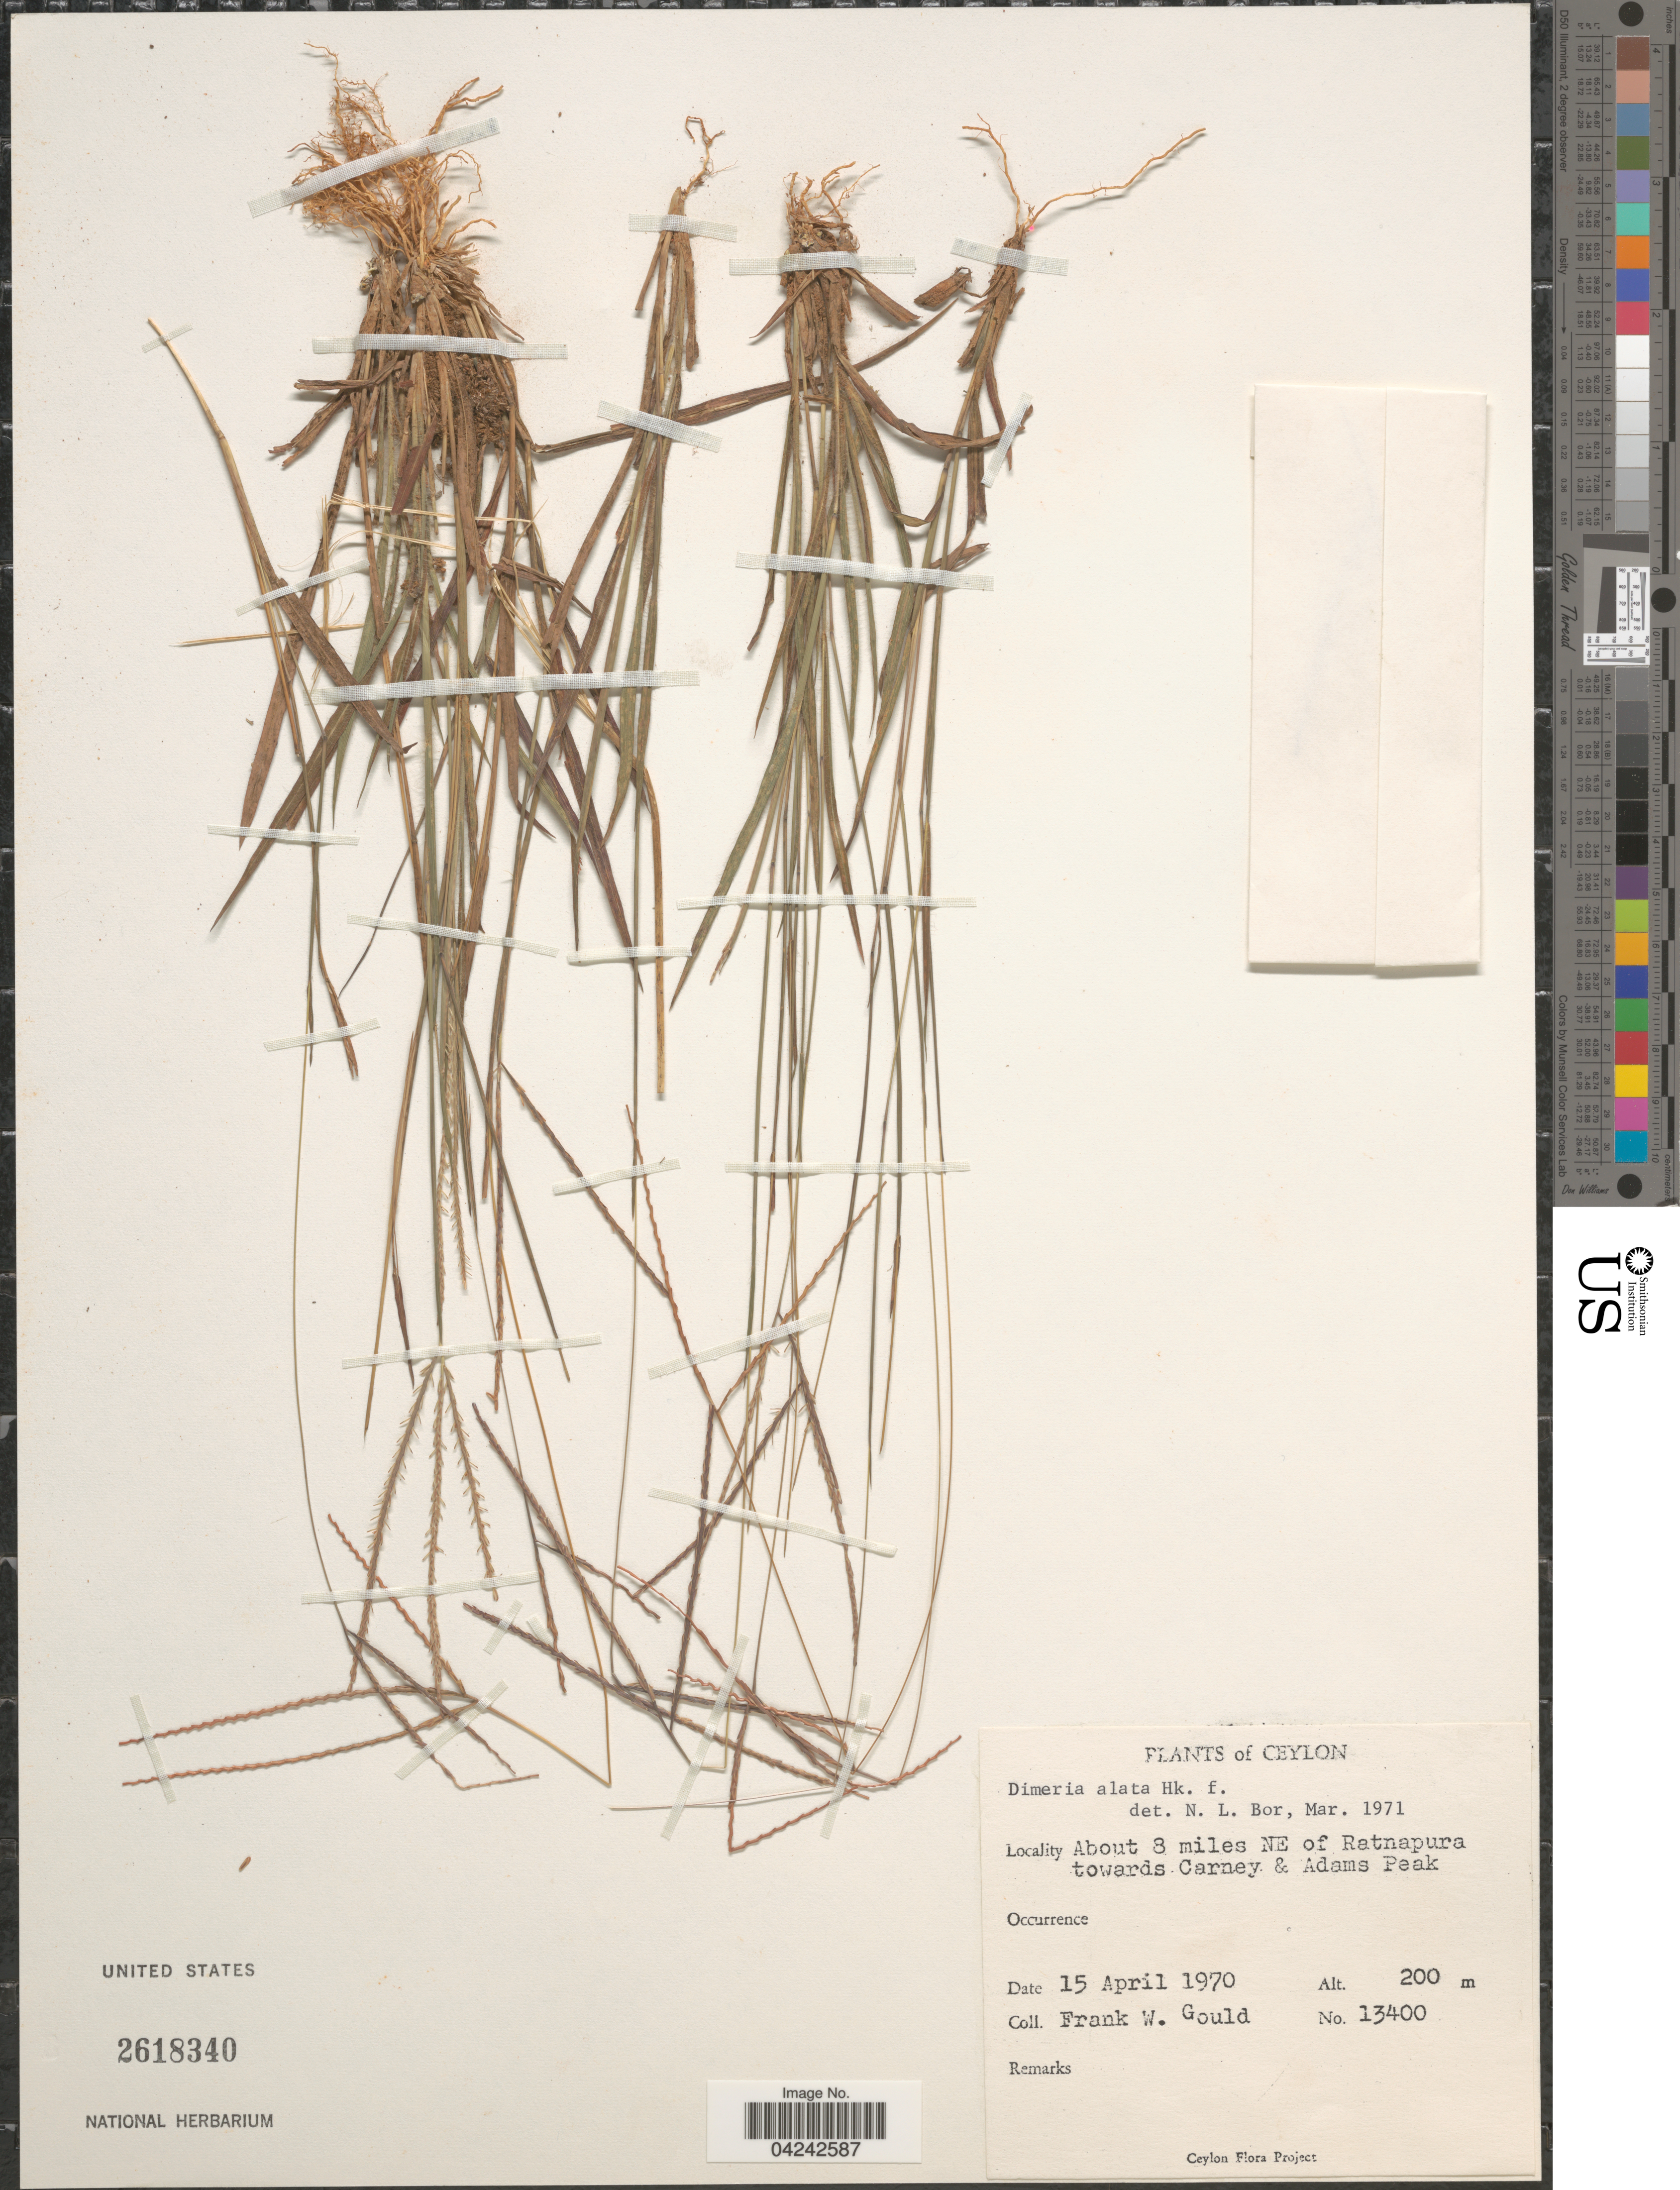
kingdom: Plantae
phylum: Tracheophyta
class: Liliopsida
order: Poales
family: Poaceae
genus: Dimeria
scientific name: Dimeria lehmannii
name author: Hack.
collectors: F. W. Gould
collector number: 13400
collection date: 1970-04-15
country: Sri Lanka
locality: Ceylon. About 8 miles NE of Ratnapura towards Carney & Adams Reak.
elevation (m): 200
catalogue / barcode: US 2618340